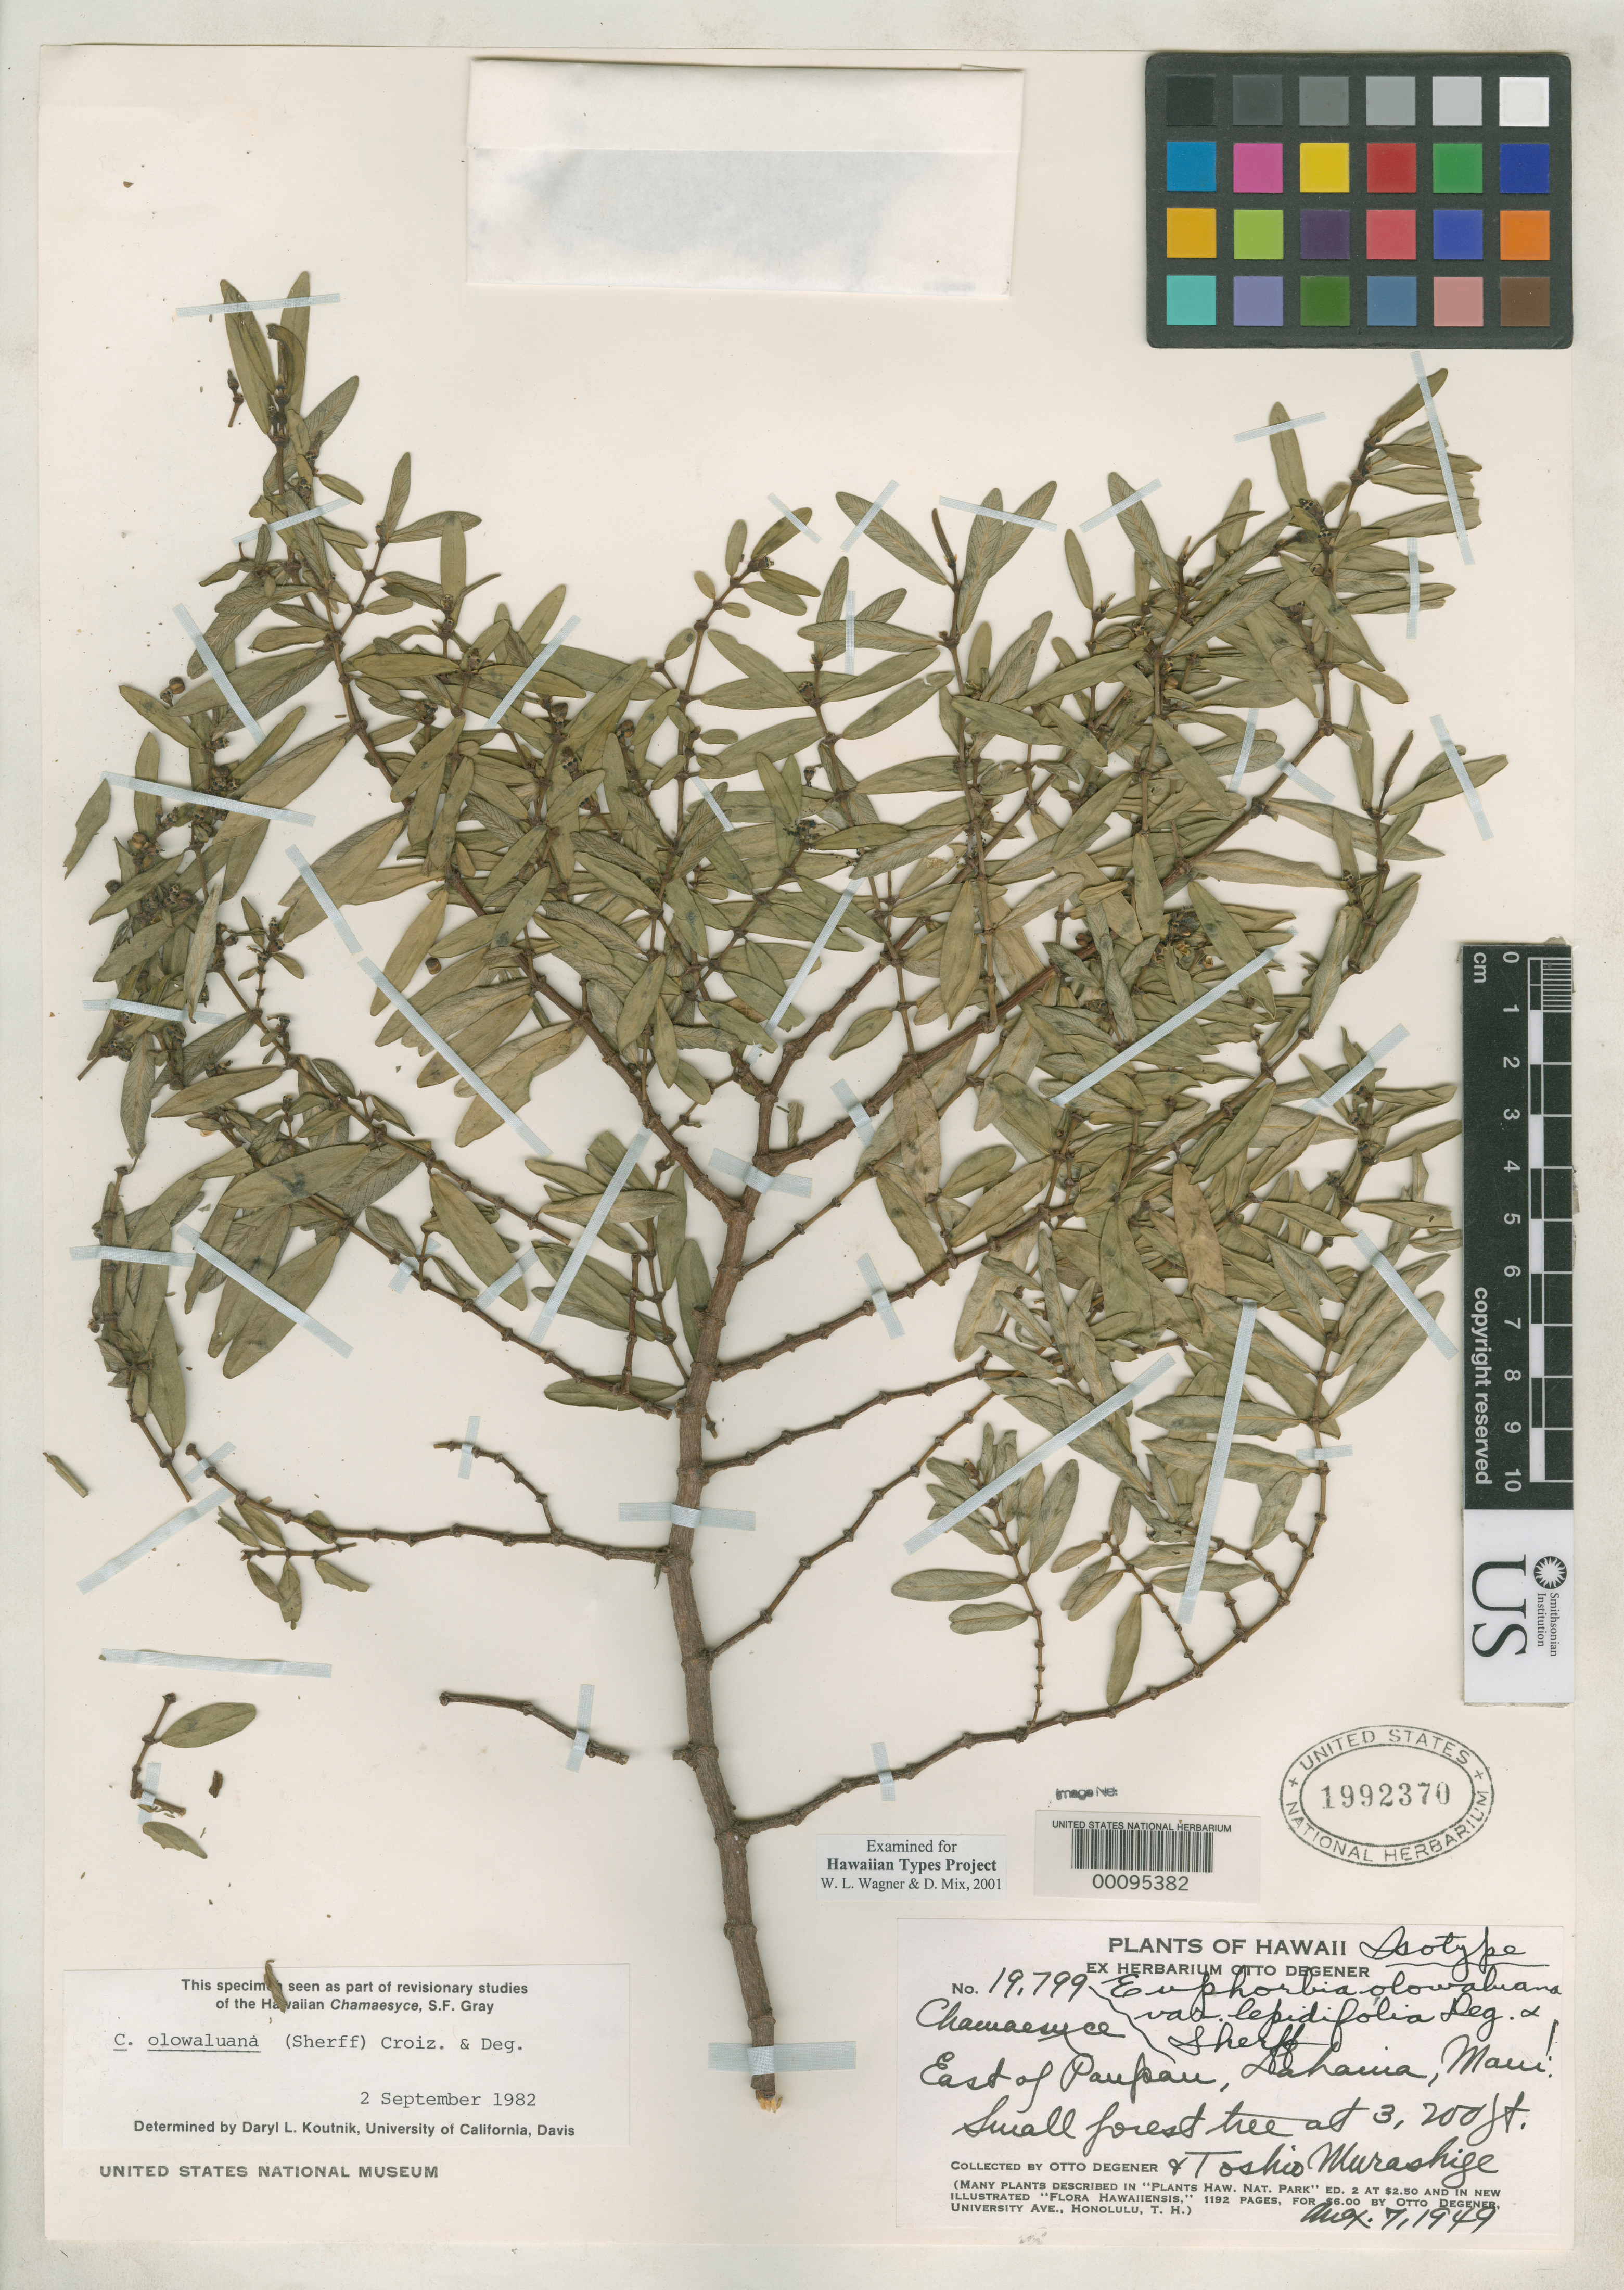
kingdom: Plantae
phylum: Tracheophyta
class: Magnoliopsida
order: Malpighiales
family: Euphorbiaceae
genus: Euphorbia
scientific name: Euphorbia olowaluana var. lepidifolia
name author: O. Deg. & Sherff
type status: Isotype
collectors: O. Degener & T. Murashige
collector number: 19799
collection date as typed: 07 Aug 1949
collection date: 1949-08-07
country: United States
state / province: Hawaii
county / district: Maui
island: Maui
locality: E of Paupau, Lahaina.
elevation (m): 975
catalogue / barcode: US 1992370